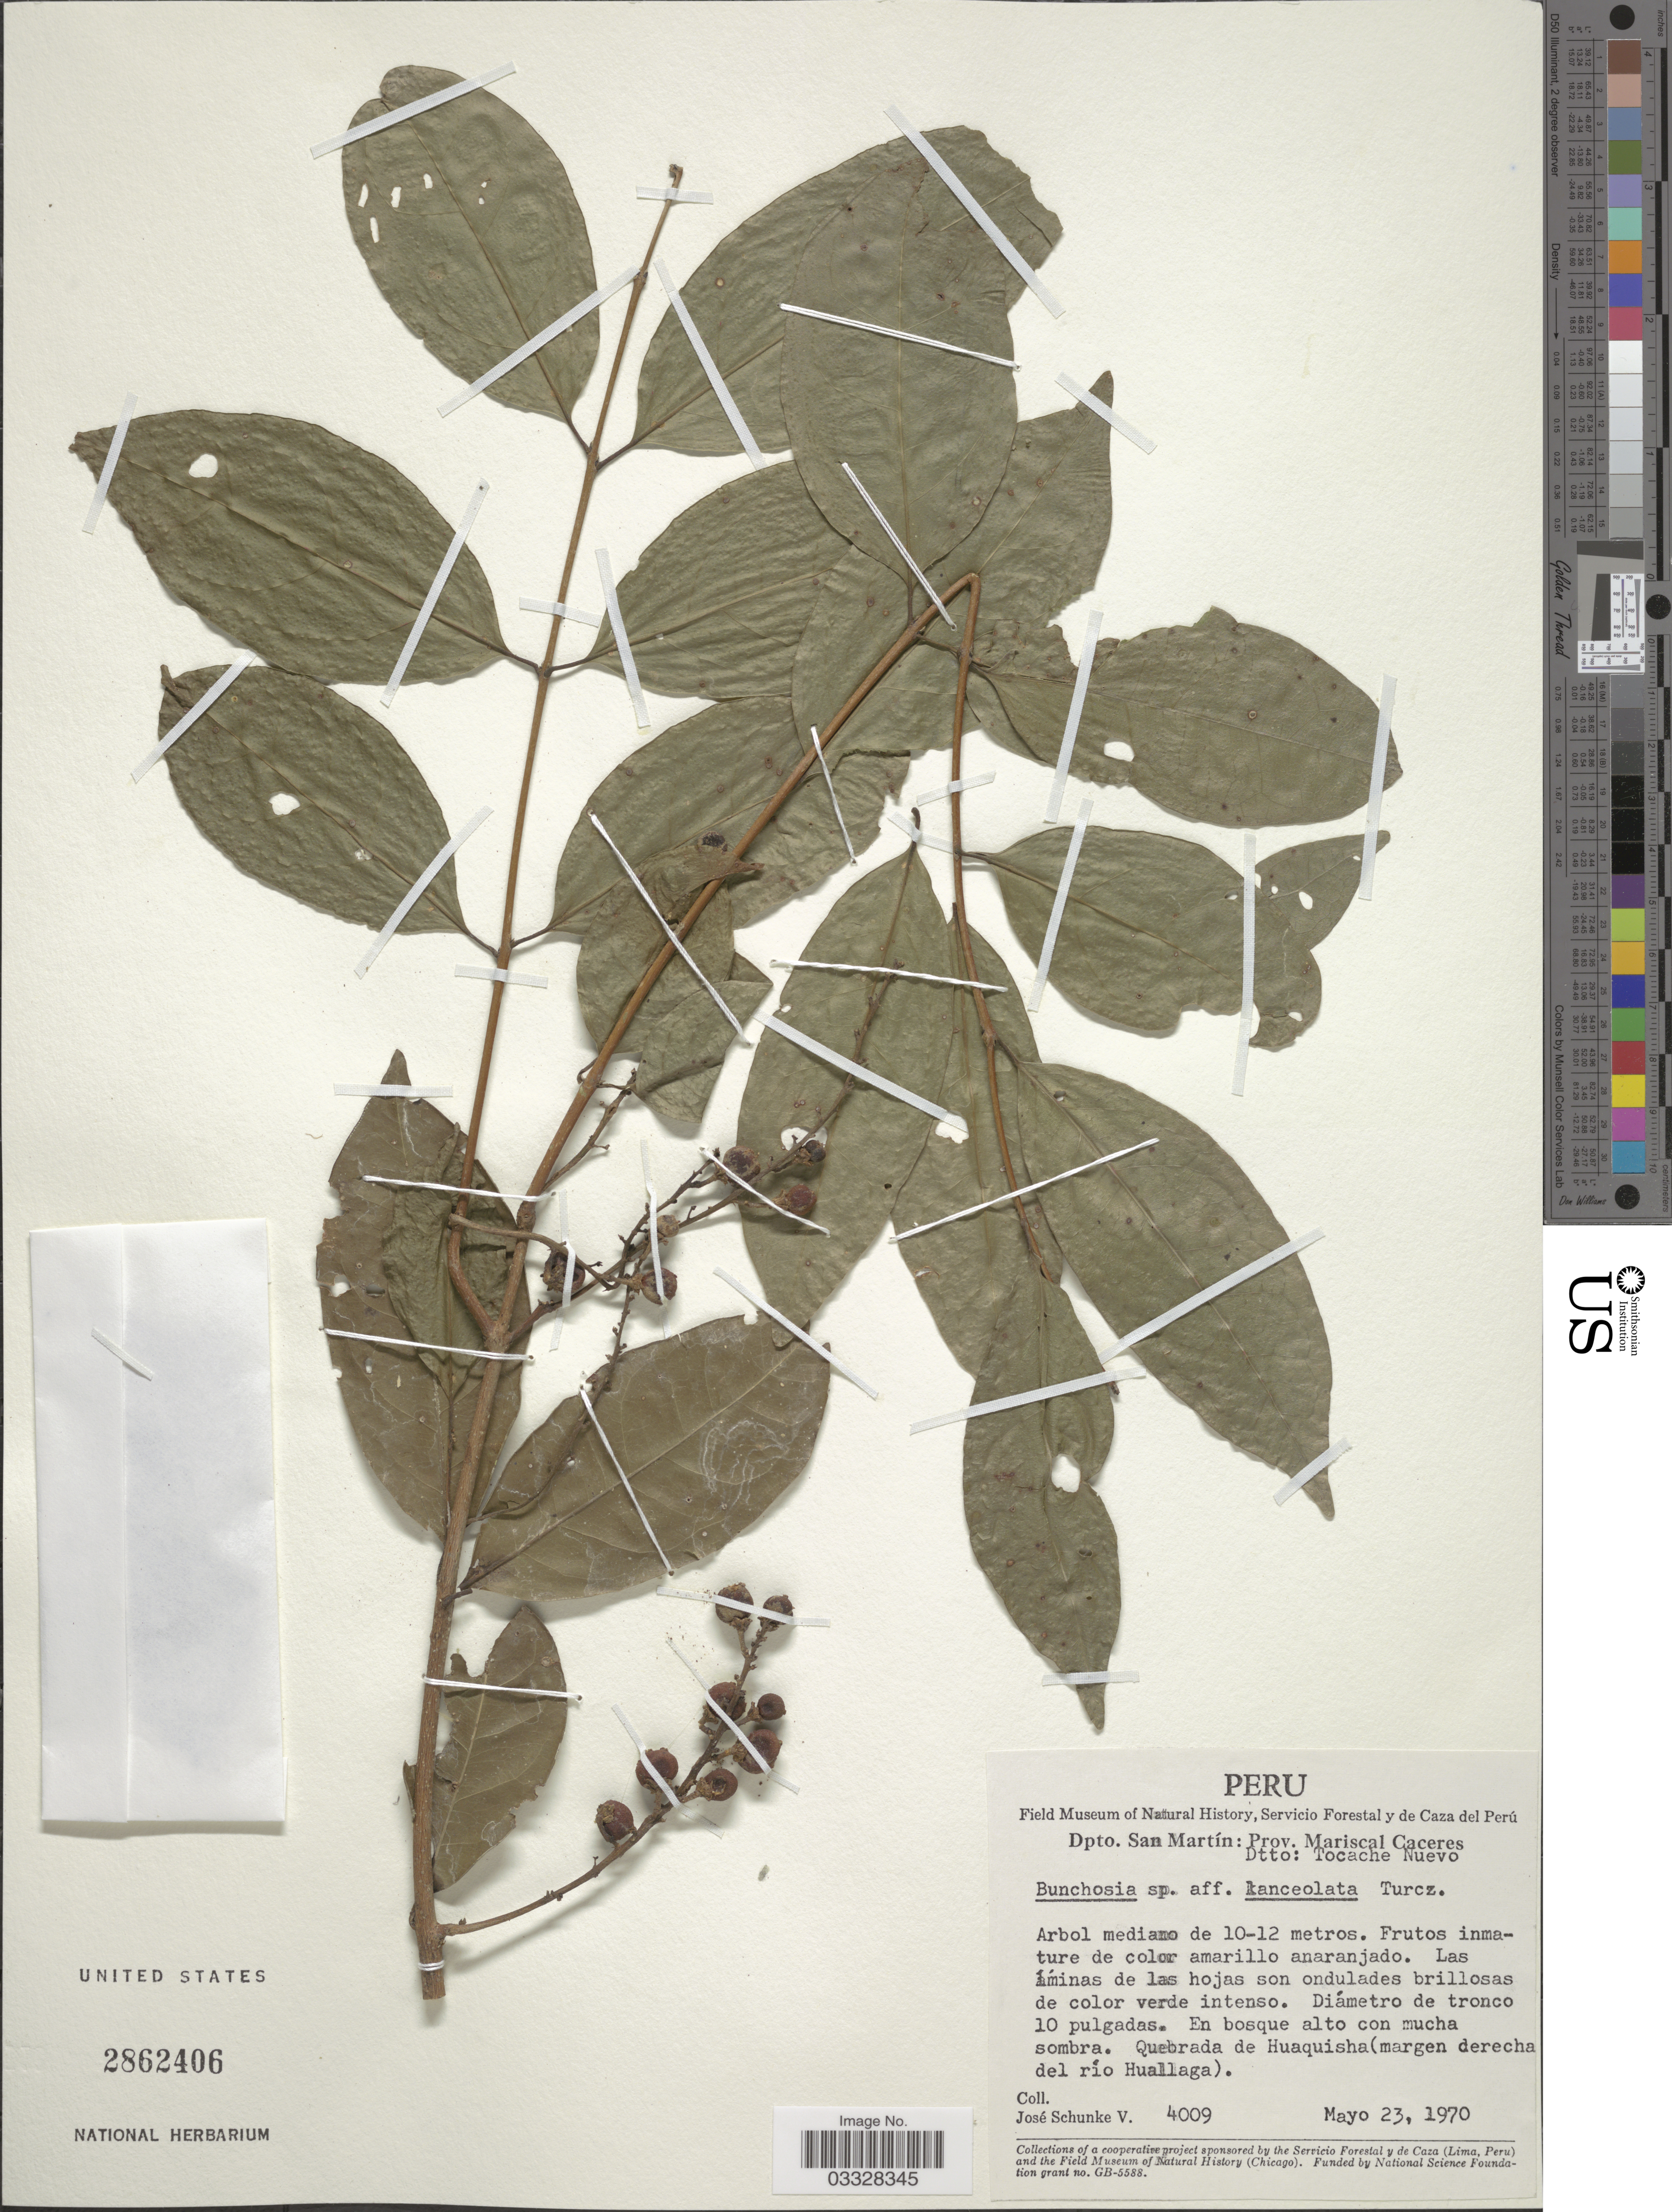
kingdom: Plantae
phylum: Tracheophyta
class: Magnoliopsida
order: Malpighiales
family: Malpighiaceae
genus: Bunchosia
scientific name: Bunchosia plowmanii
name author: W.R. Anderson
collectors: J. Schunke Vigo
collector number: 4009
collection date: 1970-05-23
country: Peru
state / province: San Martín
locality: Dpto. San Martín: Prov. Mariscal Caceres. Dtto. Tocache Nuevo. Quebrada de Huaquisha (margen derecha del río Huallaga).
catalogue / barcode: US 2862406